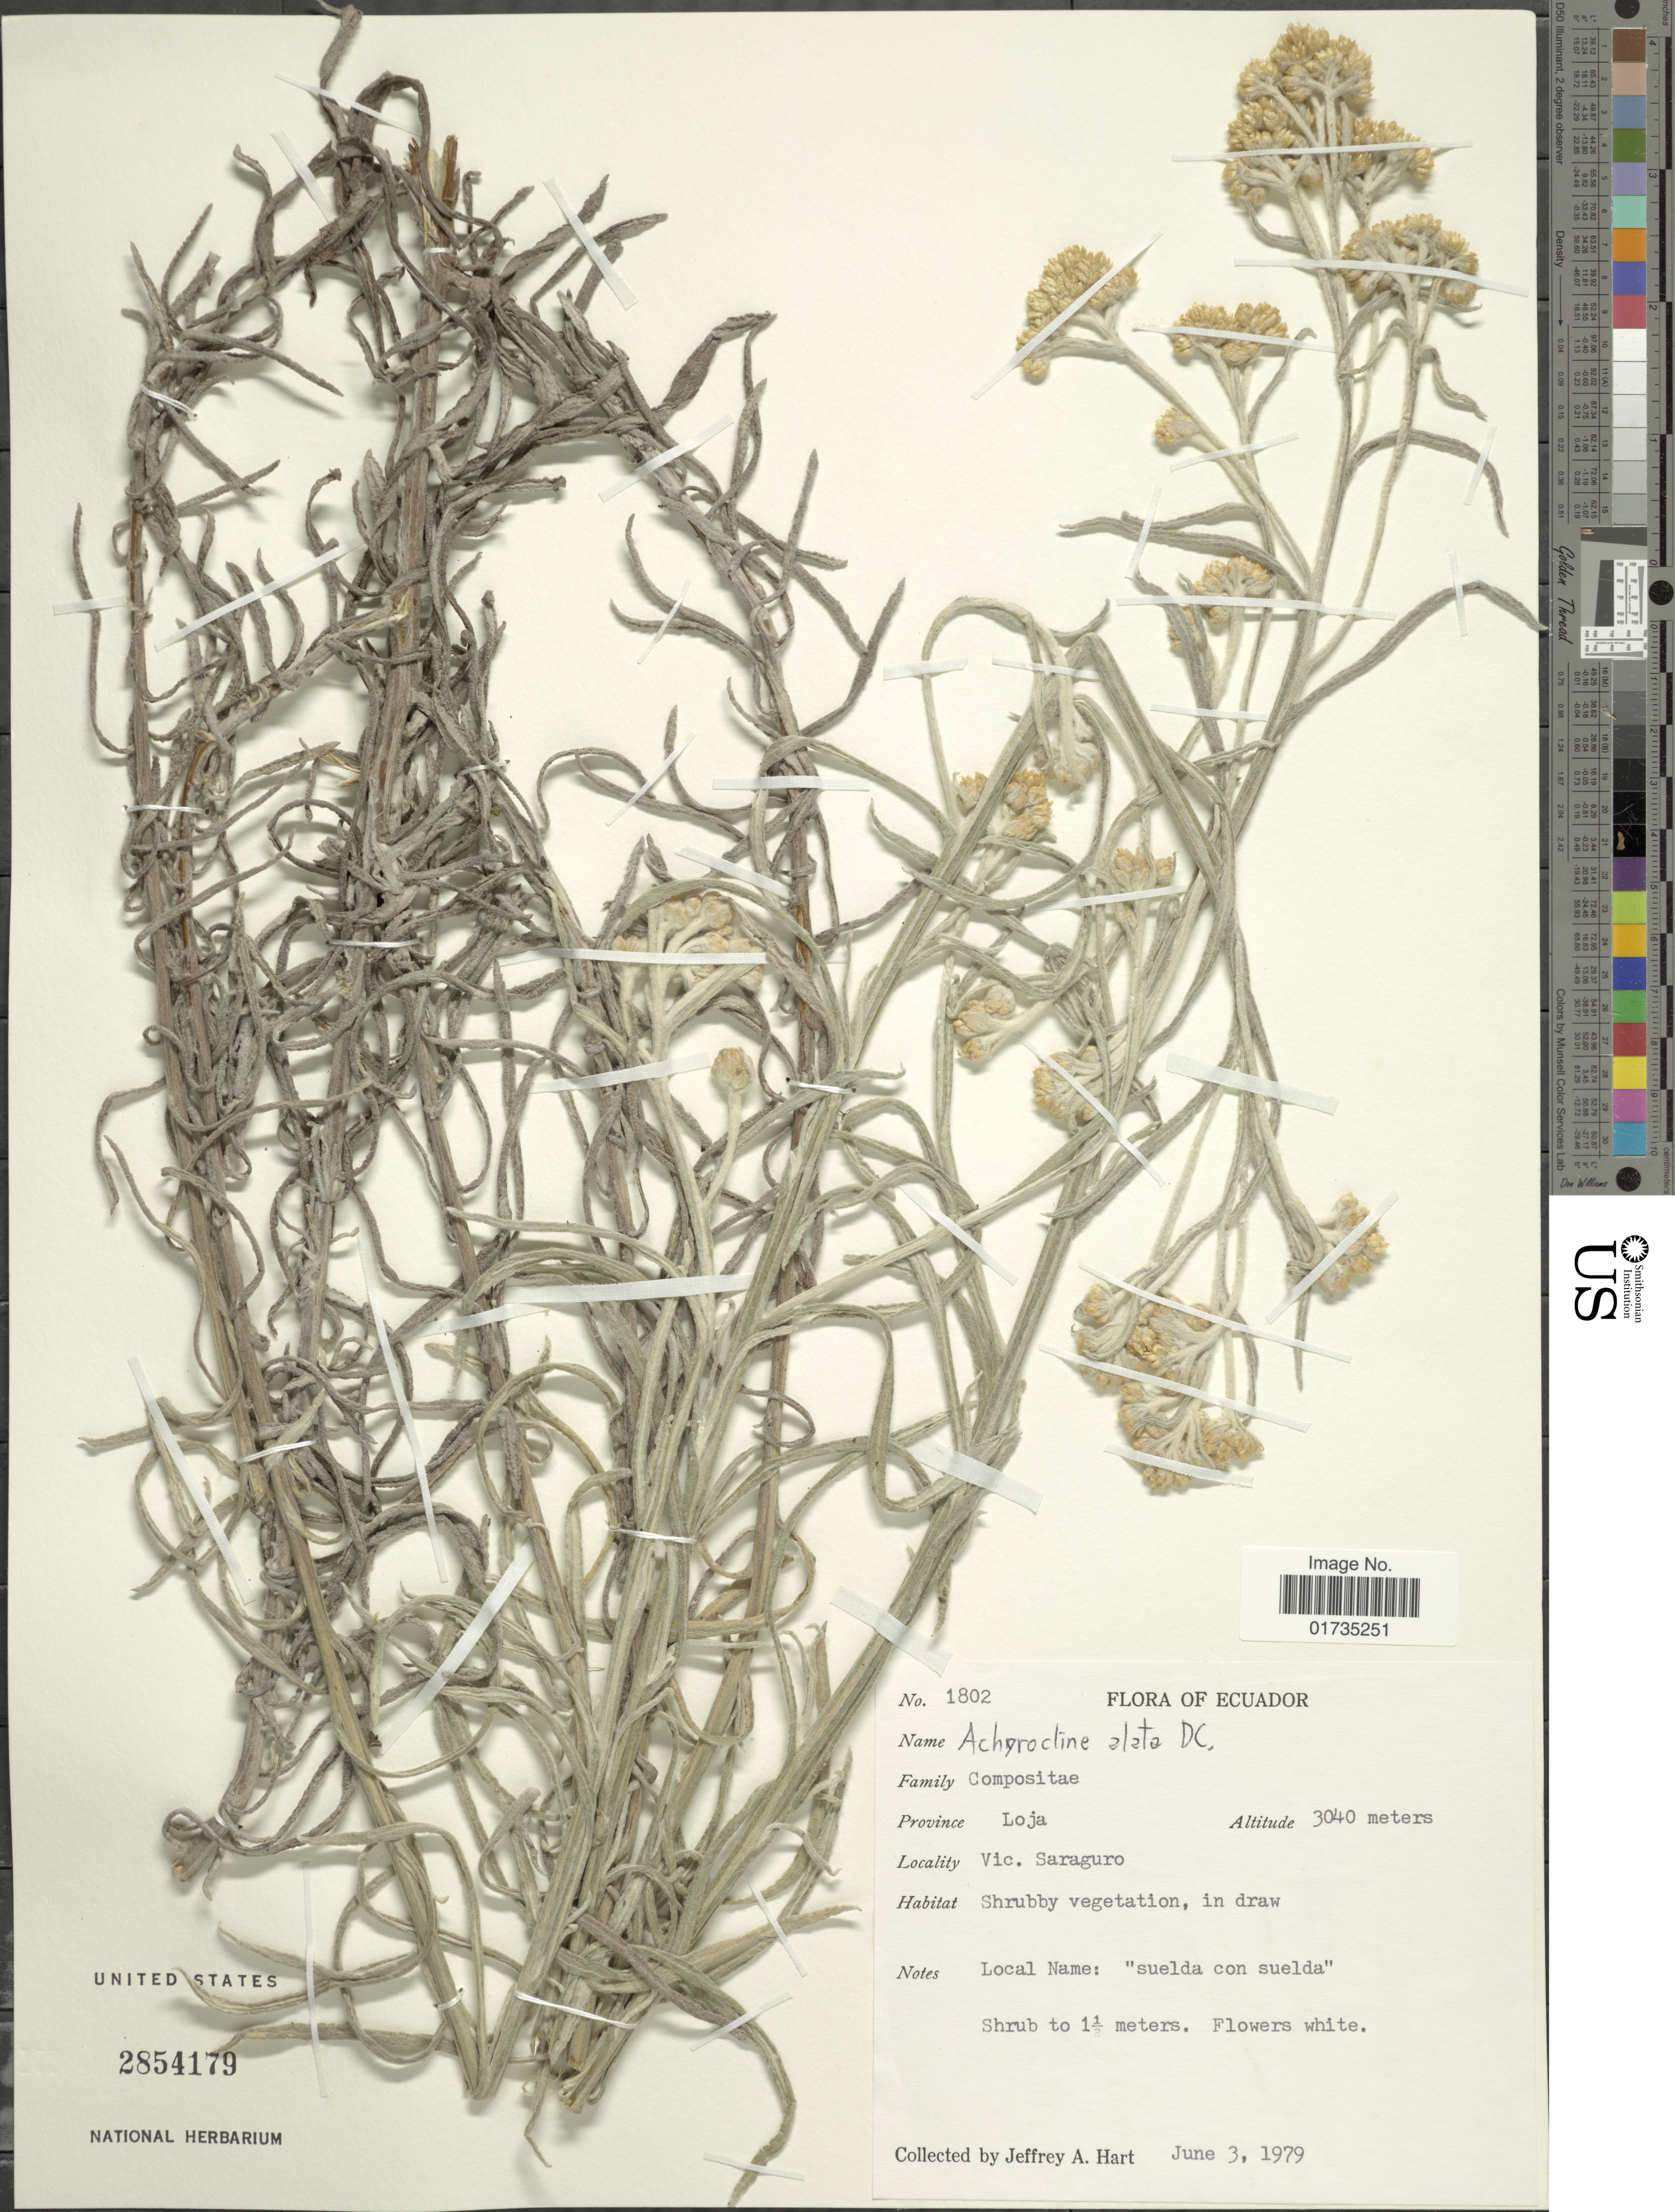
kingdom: Plantae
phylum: Tracheophyta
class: Magnoliopsida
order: Asterales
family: Asteraceae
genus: Achyrocline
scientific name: Achyrocline alata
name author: (Kunth) DC.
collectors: J. A. Hart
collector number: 1802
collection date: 1979-06-03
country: Ecuador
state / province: Loja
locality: Ecuador. Province Loja. Vic. Saraguro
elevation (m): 3040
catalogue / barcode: US 2854179